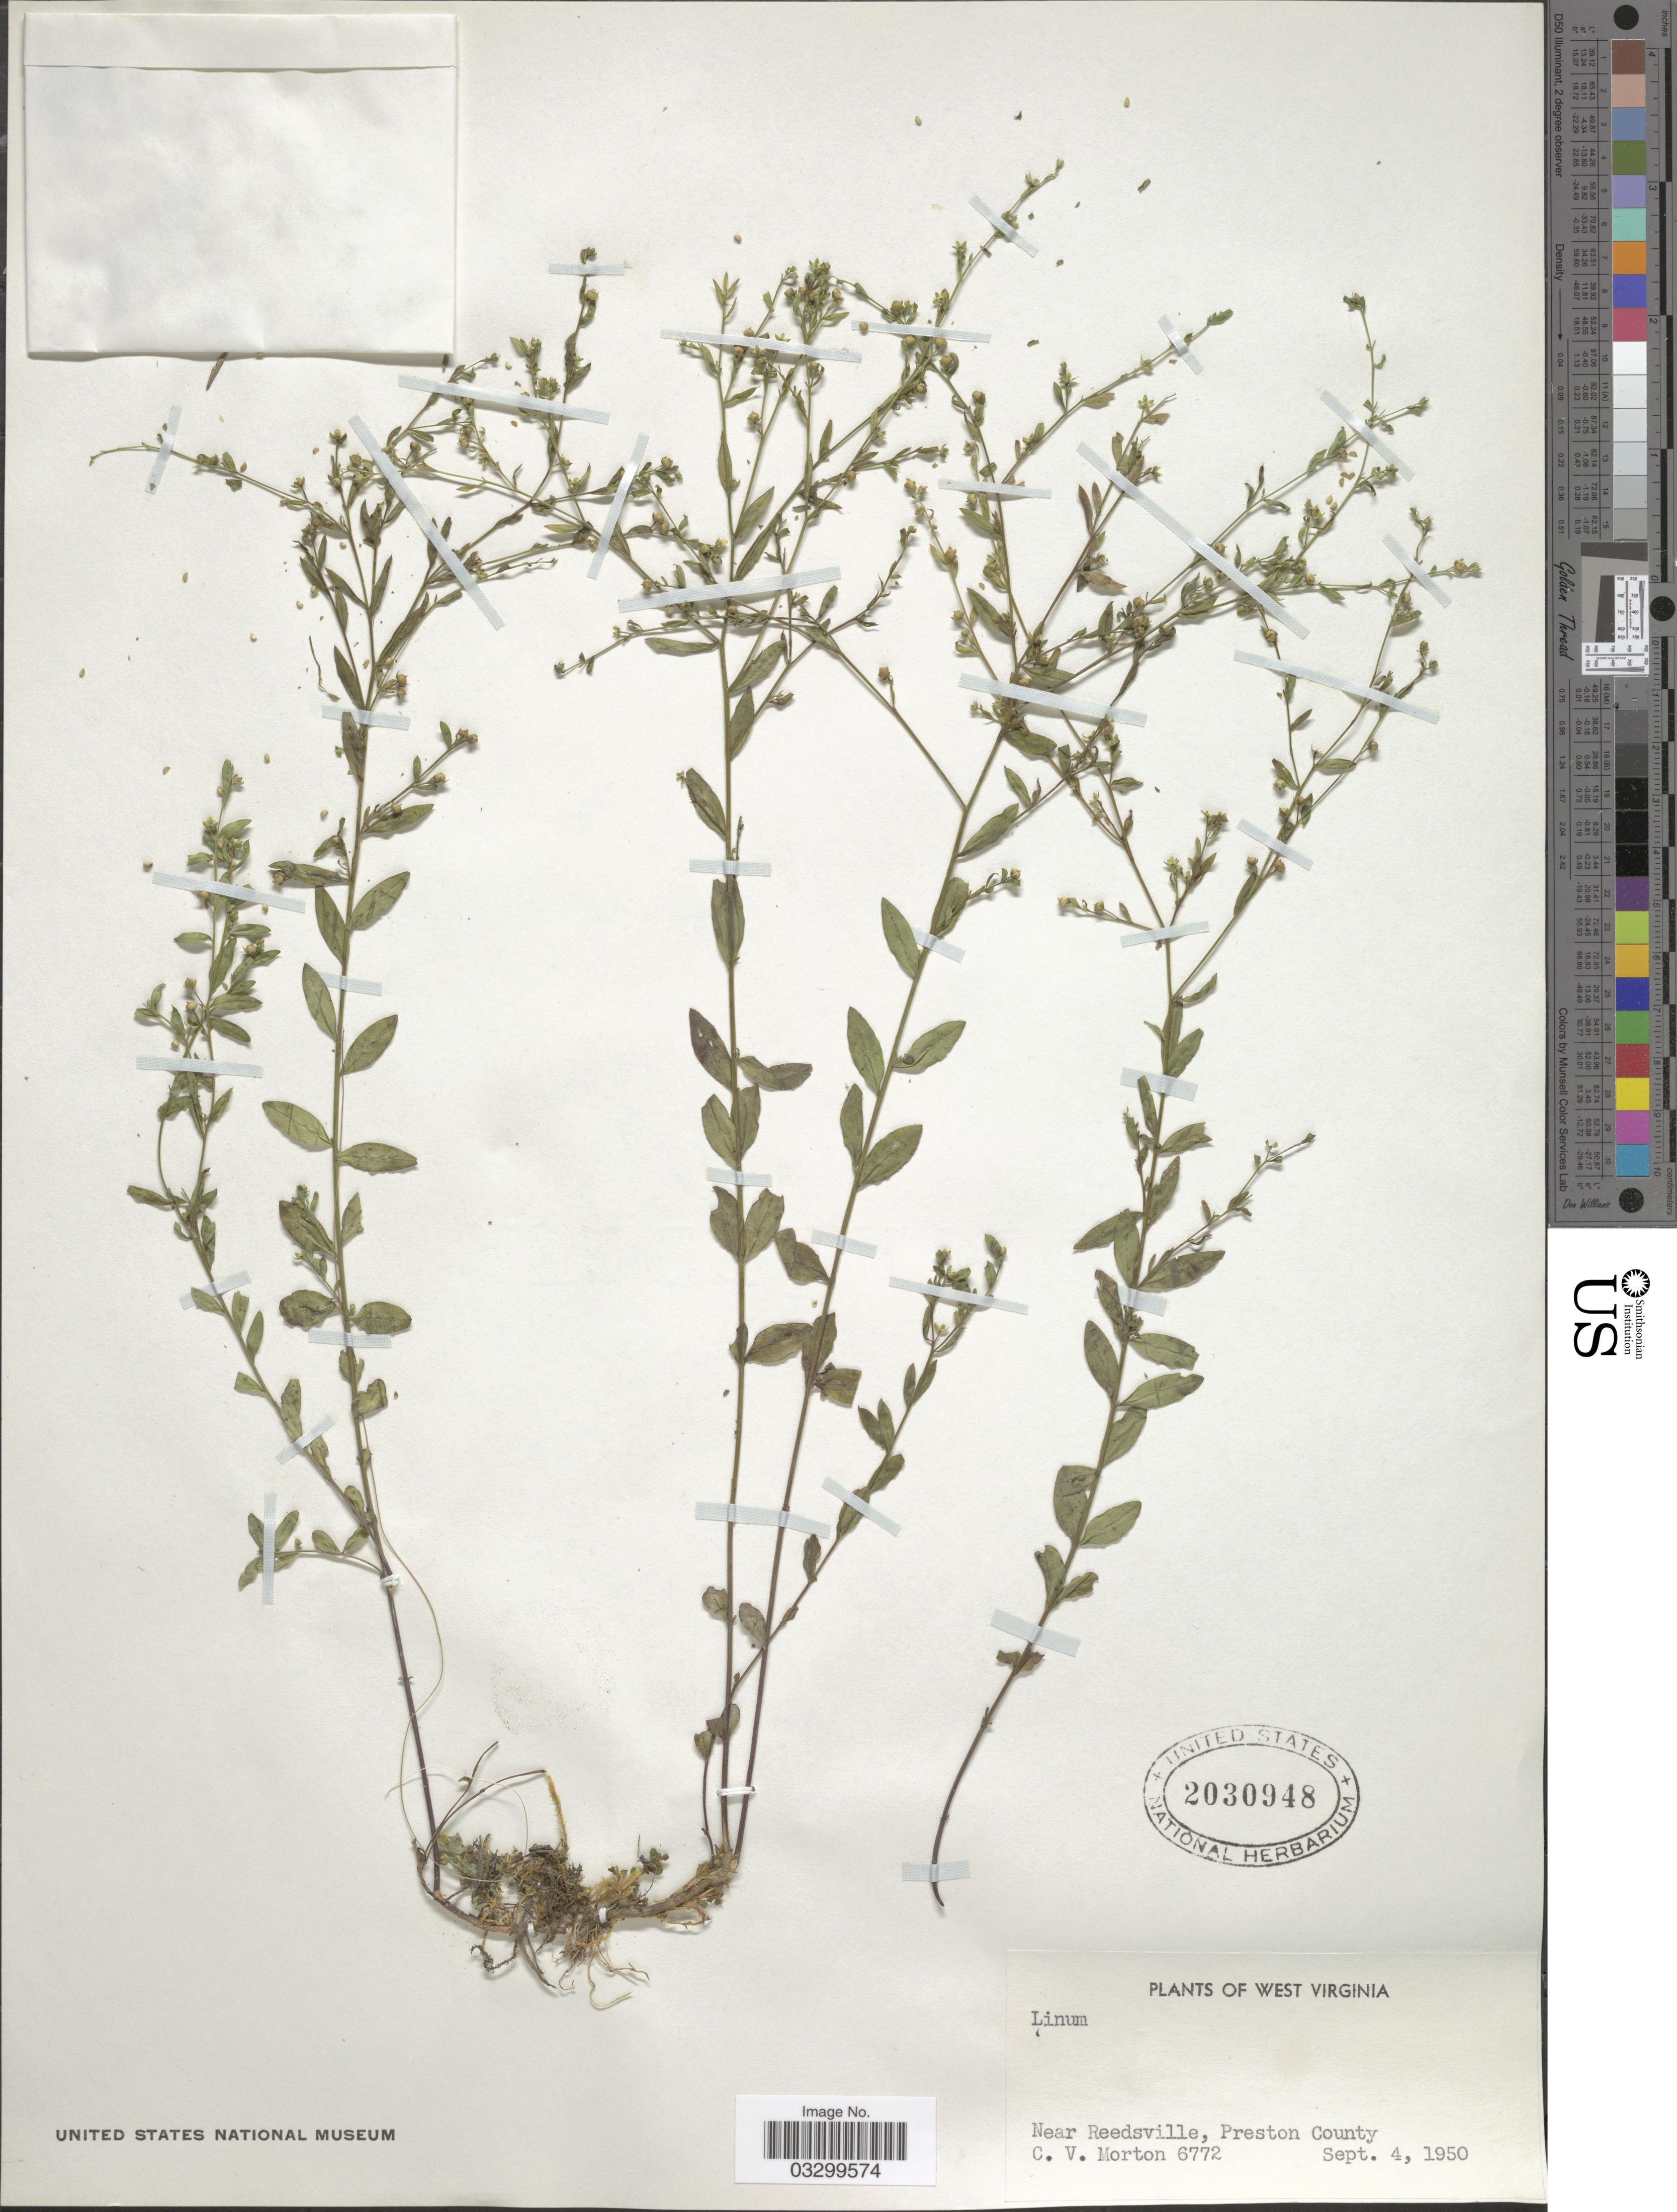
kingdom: Plantae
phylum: Tracheophyta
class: Magnoliopsida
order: Malpighiales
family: Linaceae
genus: Linum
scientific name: Linum sp.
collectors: C. V. Morton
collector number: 6772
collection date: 1950-09-04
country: United States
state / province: West Virginia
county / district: Preston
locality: Near Reedsville, Preston County.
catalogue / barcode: US 2030948